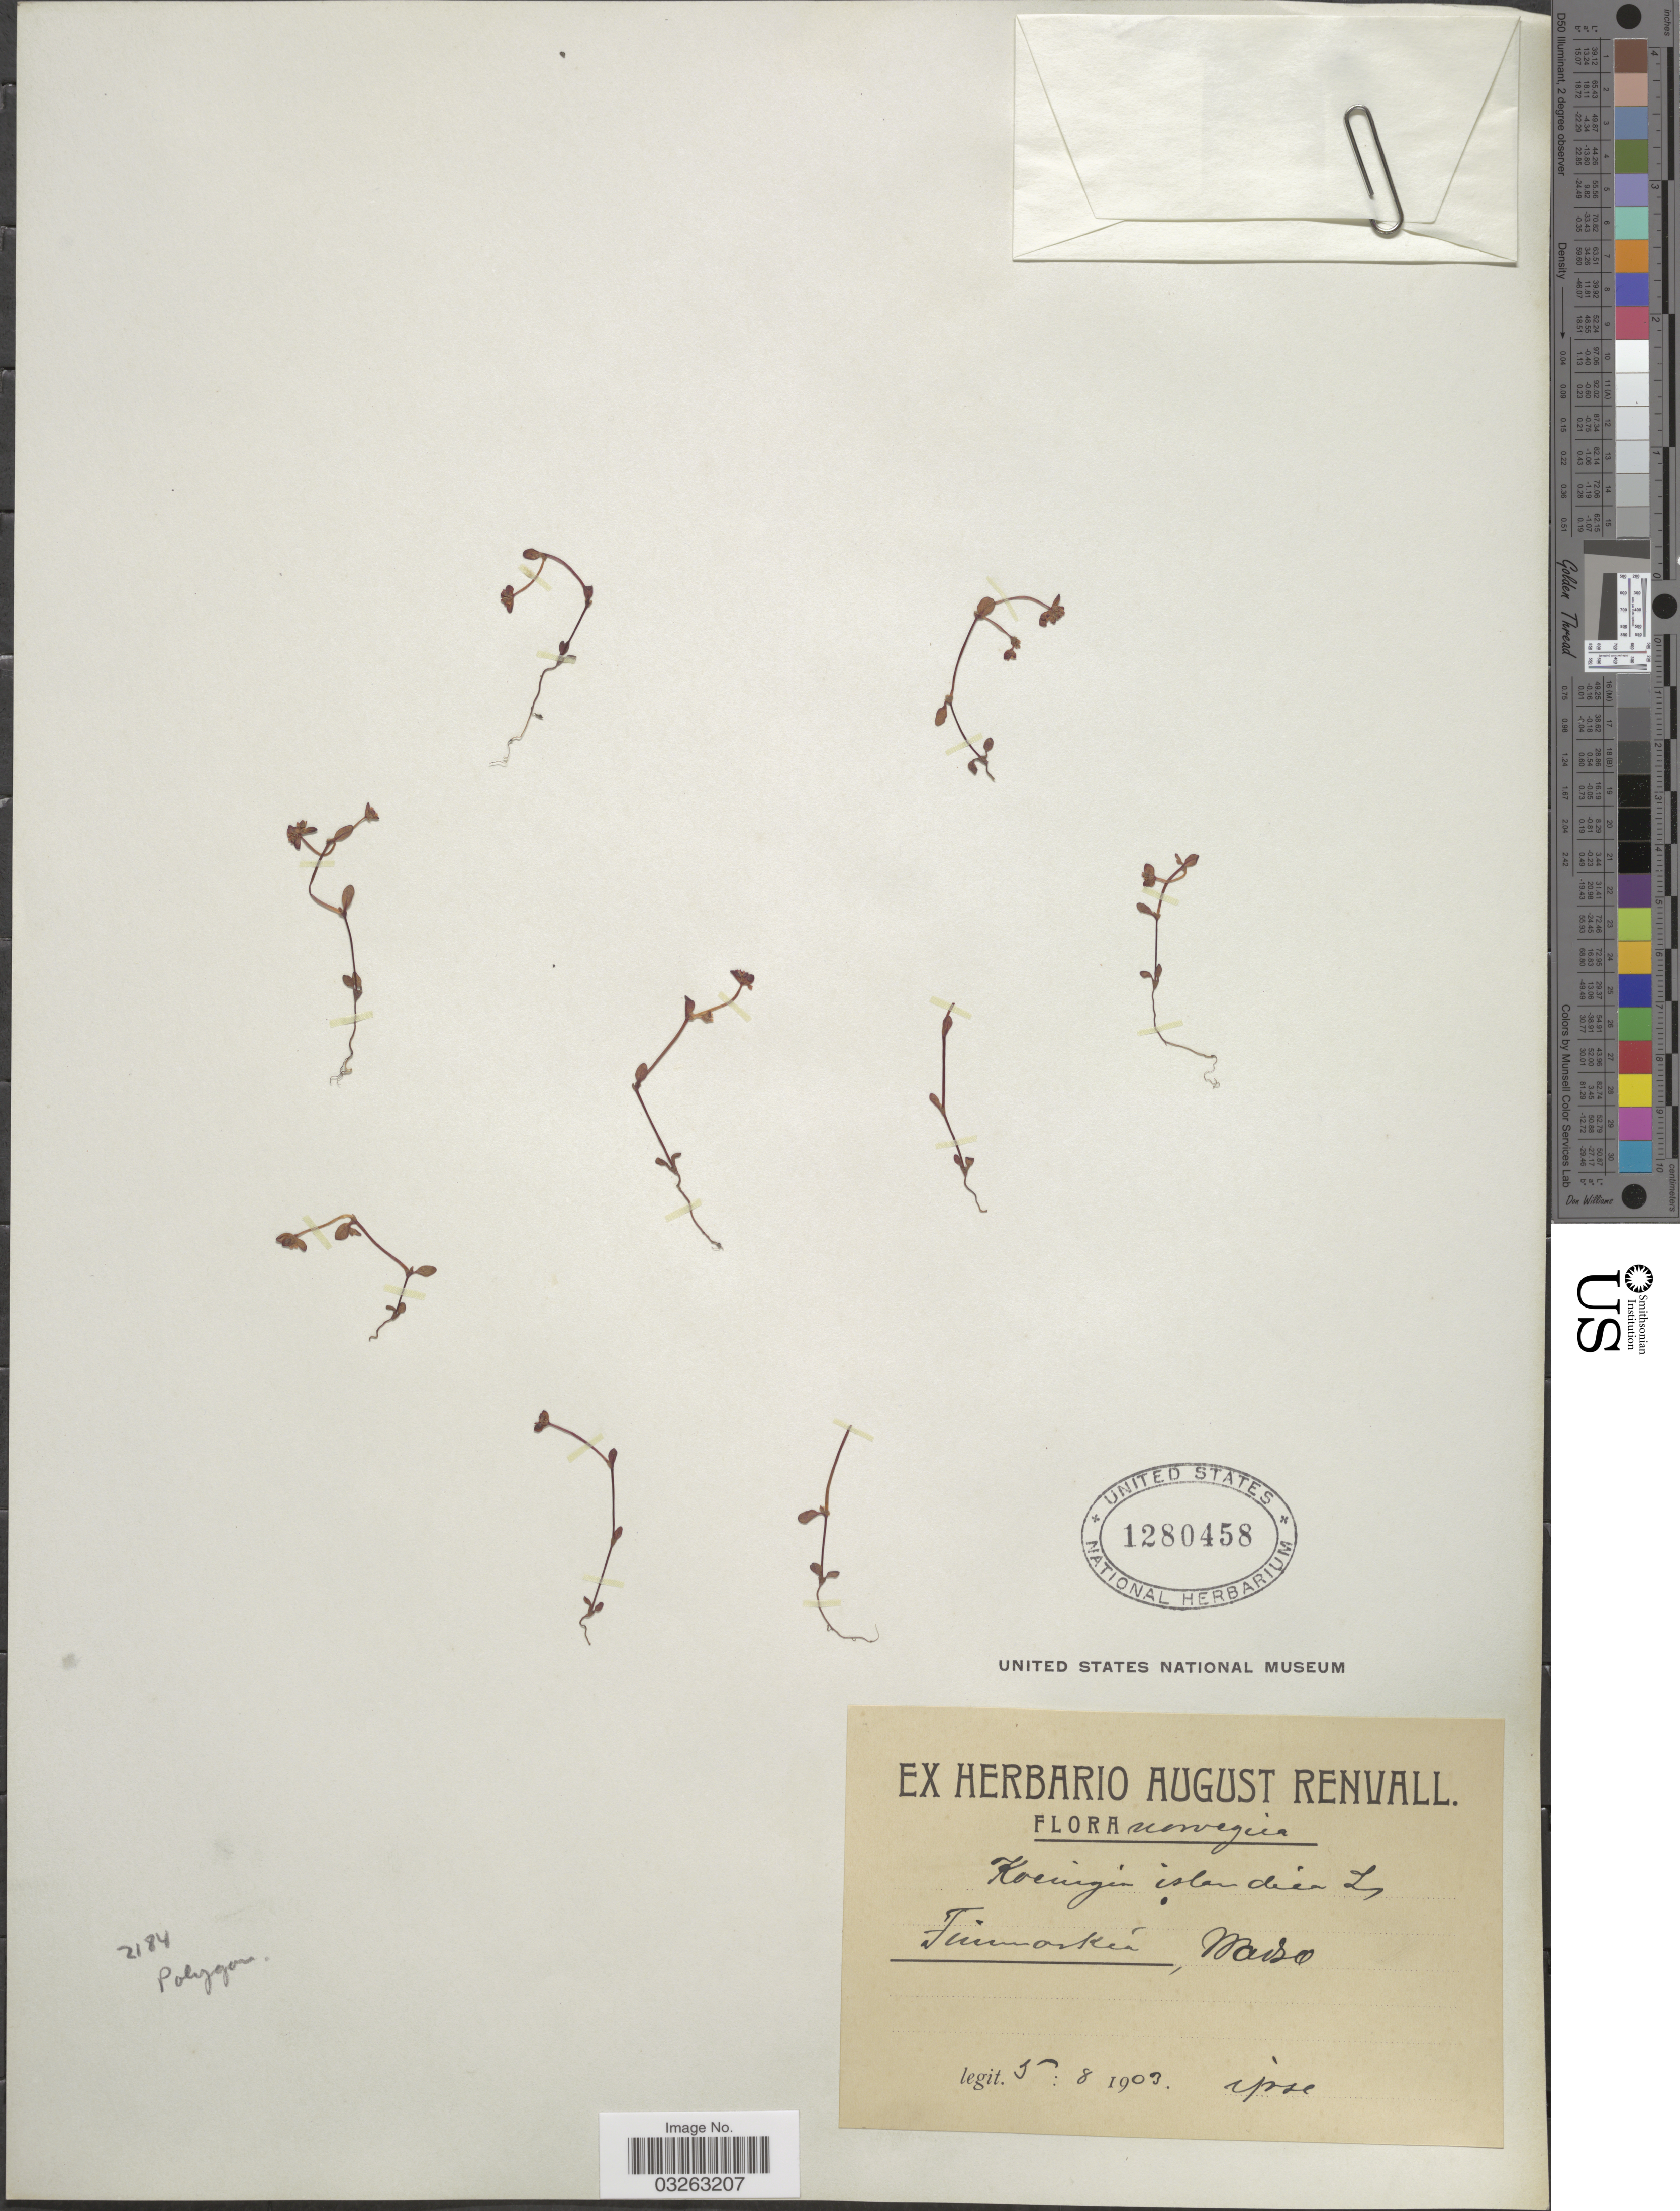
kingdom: Plantae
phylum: Tracheophyta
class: Magnoliopsida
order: Caryophyllales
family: Polygonaceae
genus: Koenigia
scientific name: Koenigia islandica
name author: L.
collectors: A. Renvall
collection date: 1903-08-05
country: Norway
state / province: Finnmark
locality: Norvegica. Vardø.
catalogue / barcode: US 1280458